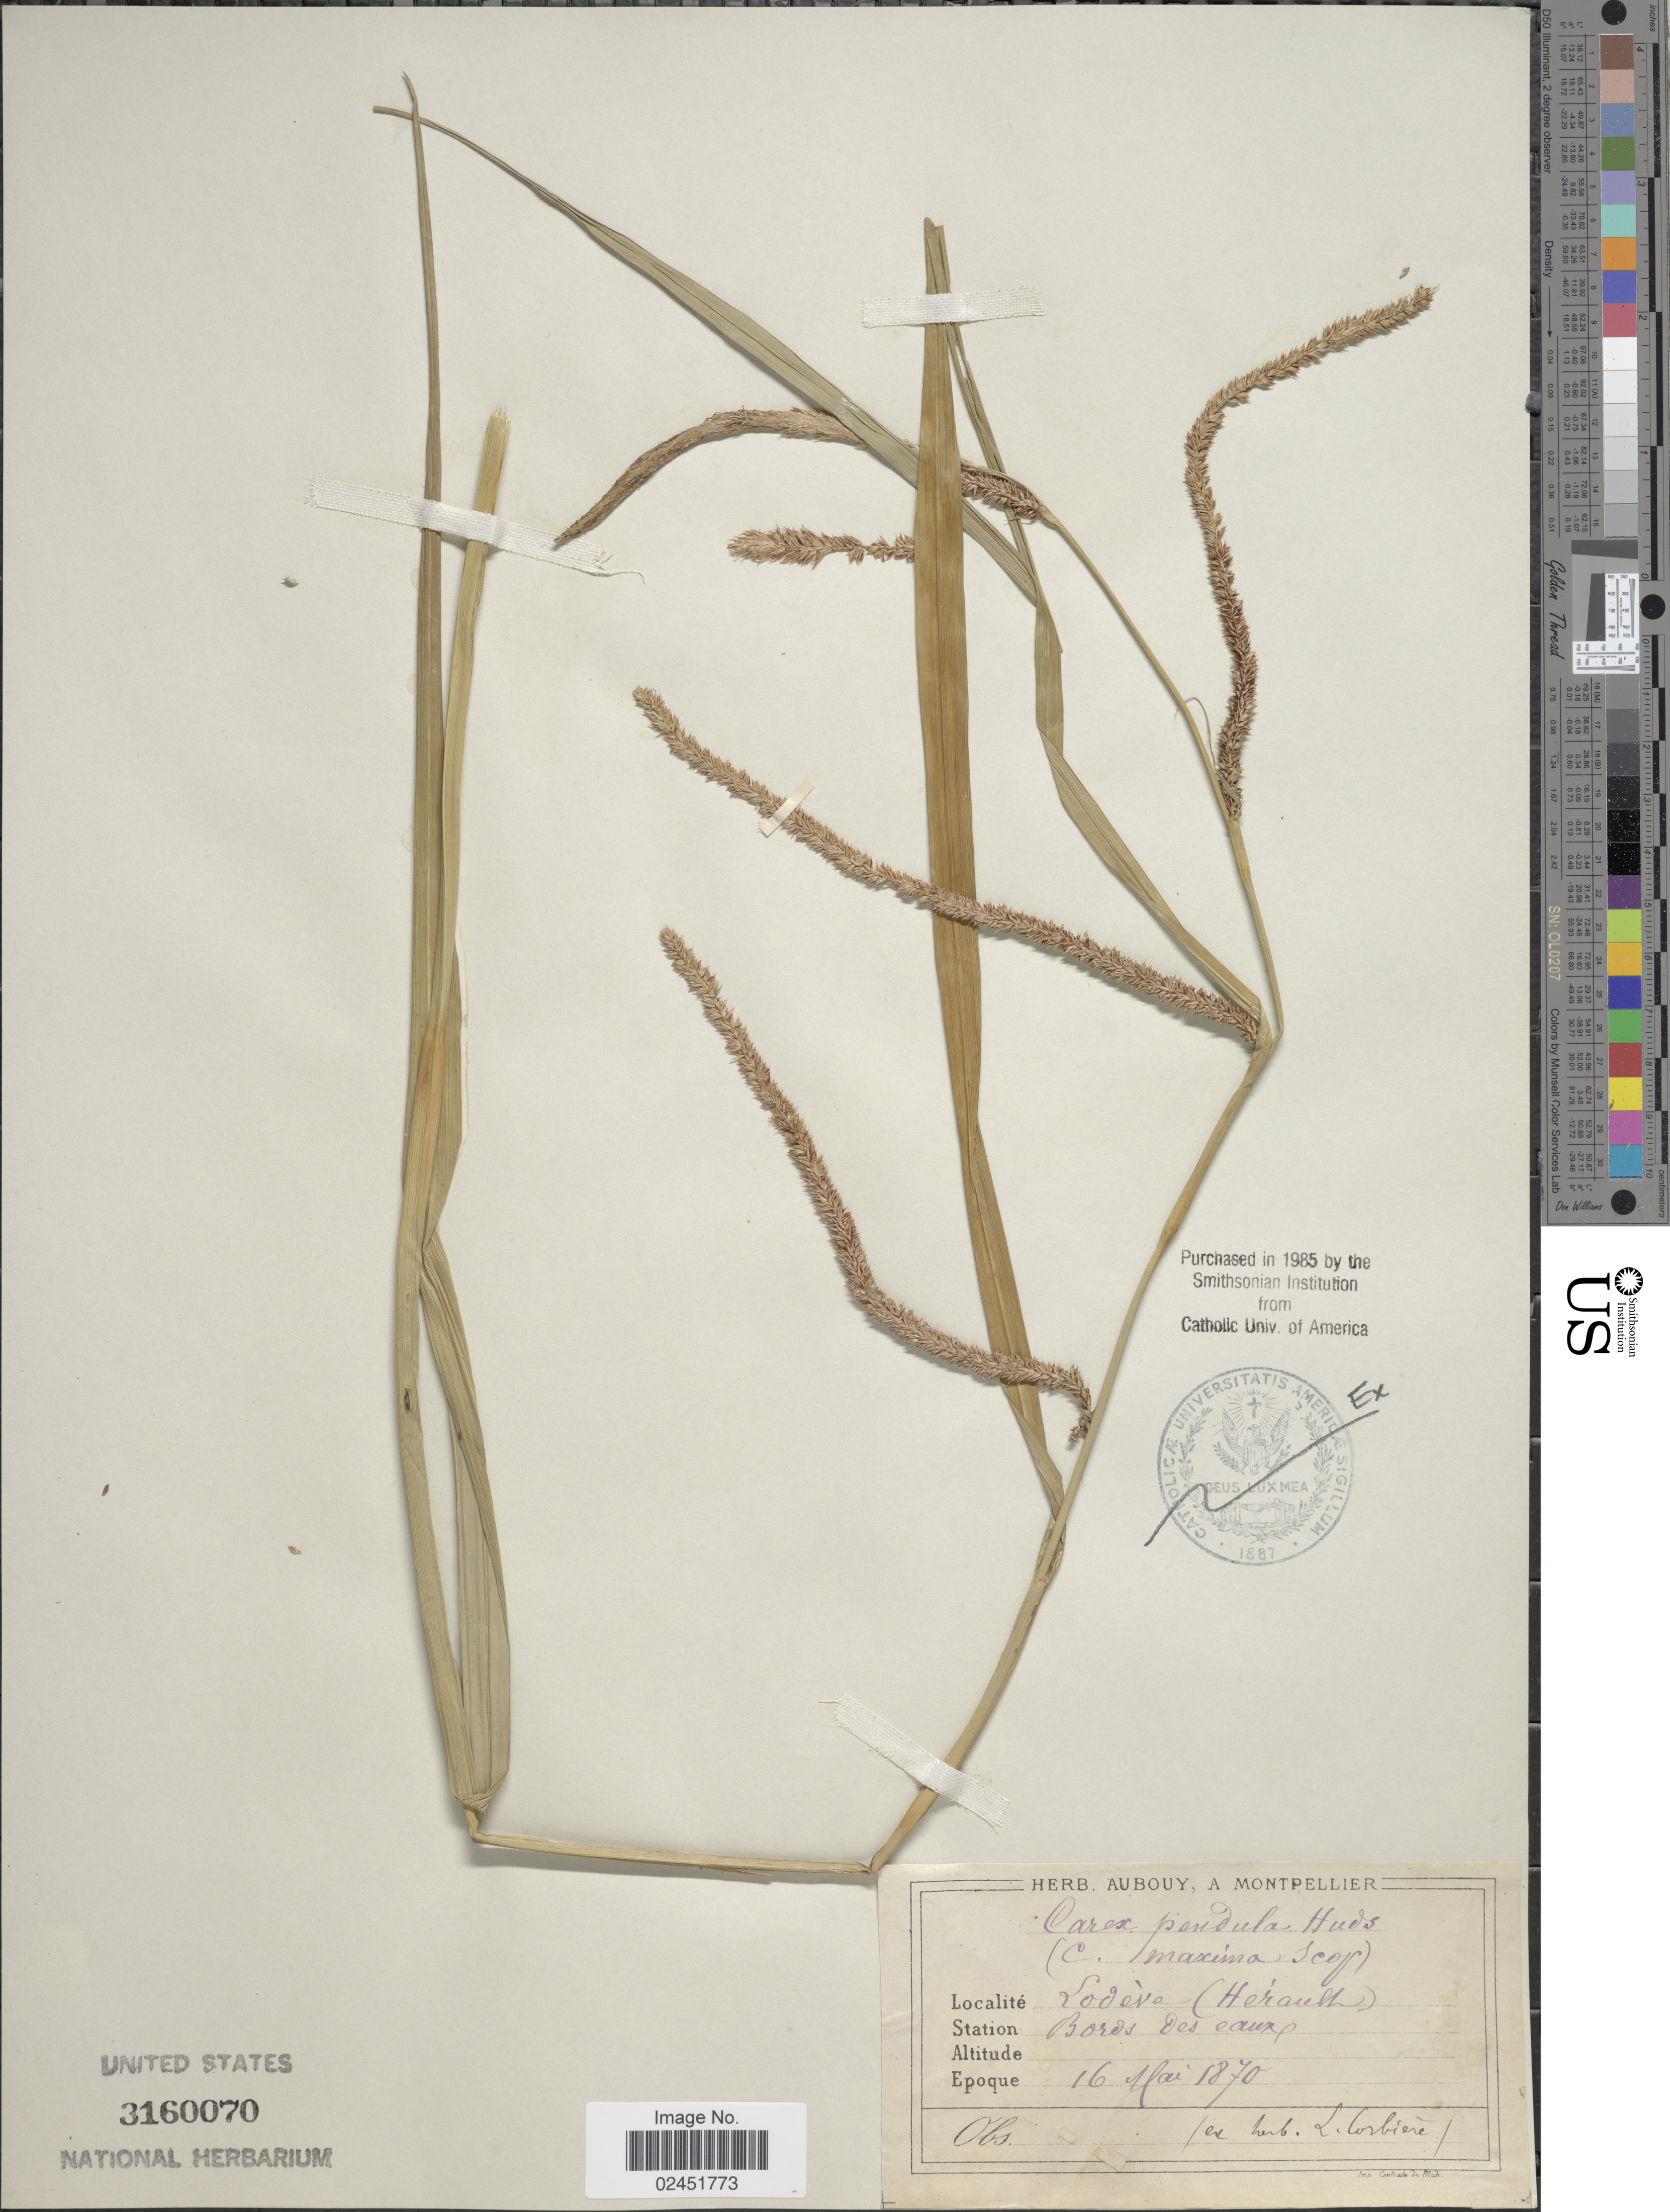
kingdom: Plantae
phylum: Tracheophyta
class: Liliopsida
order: Poales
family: Cyperaceae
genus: Carex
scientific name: Carex pendula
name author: Huds.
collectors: Ex Herb. L. Corbiere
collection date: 1870-05-16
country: France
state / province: Occitanie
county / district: Hérault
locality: Lodève (Hérault). Bords des camp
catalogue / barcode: US 3160070